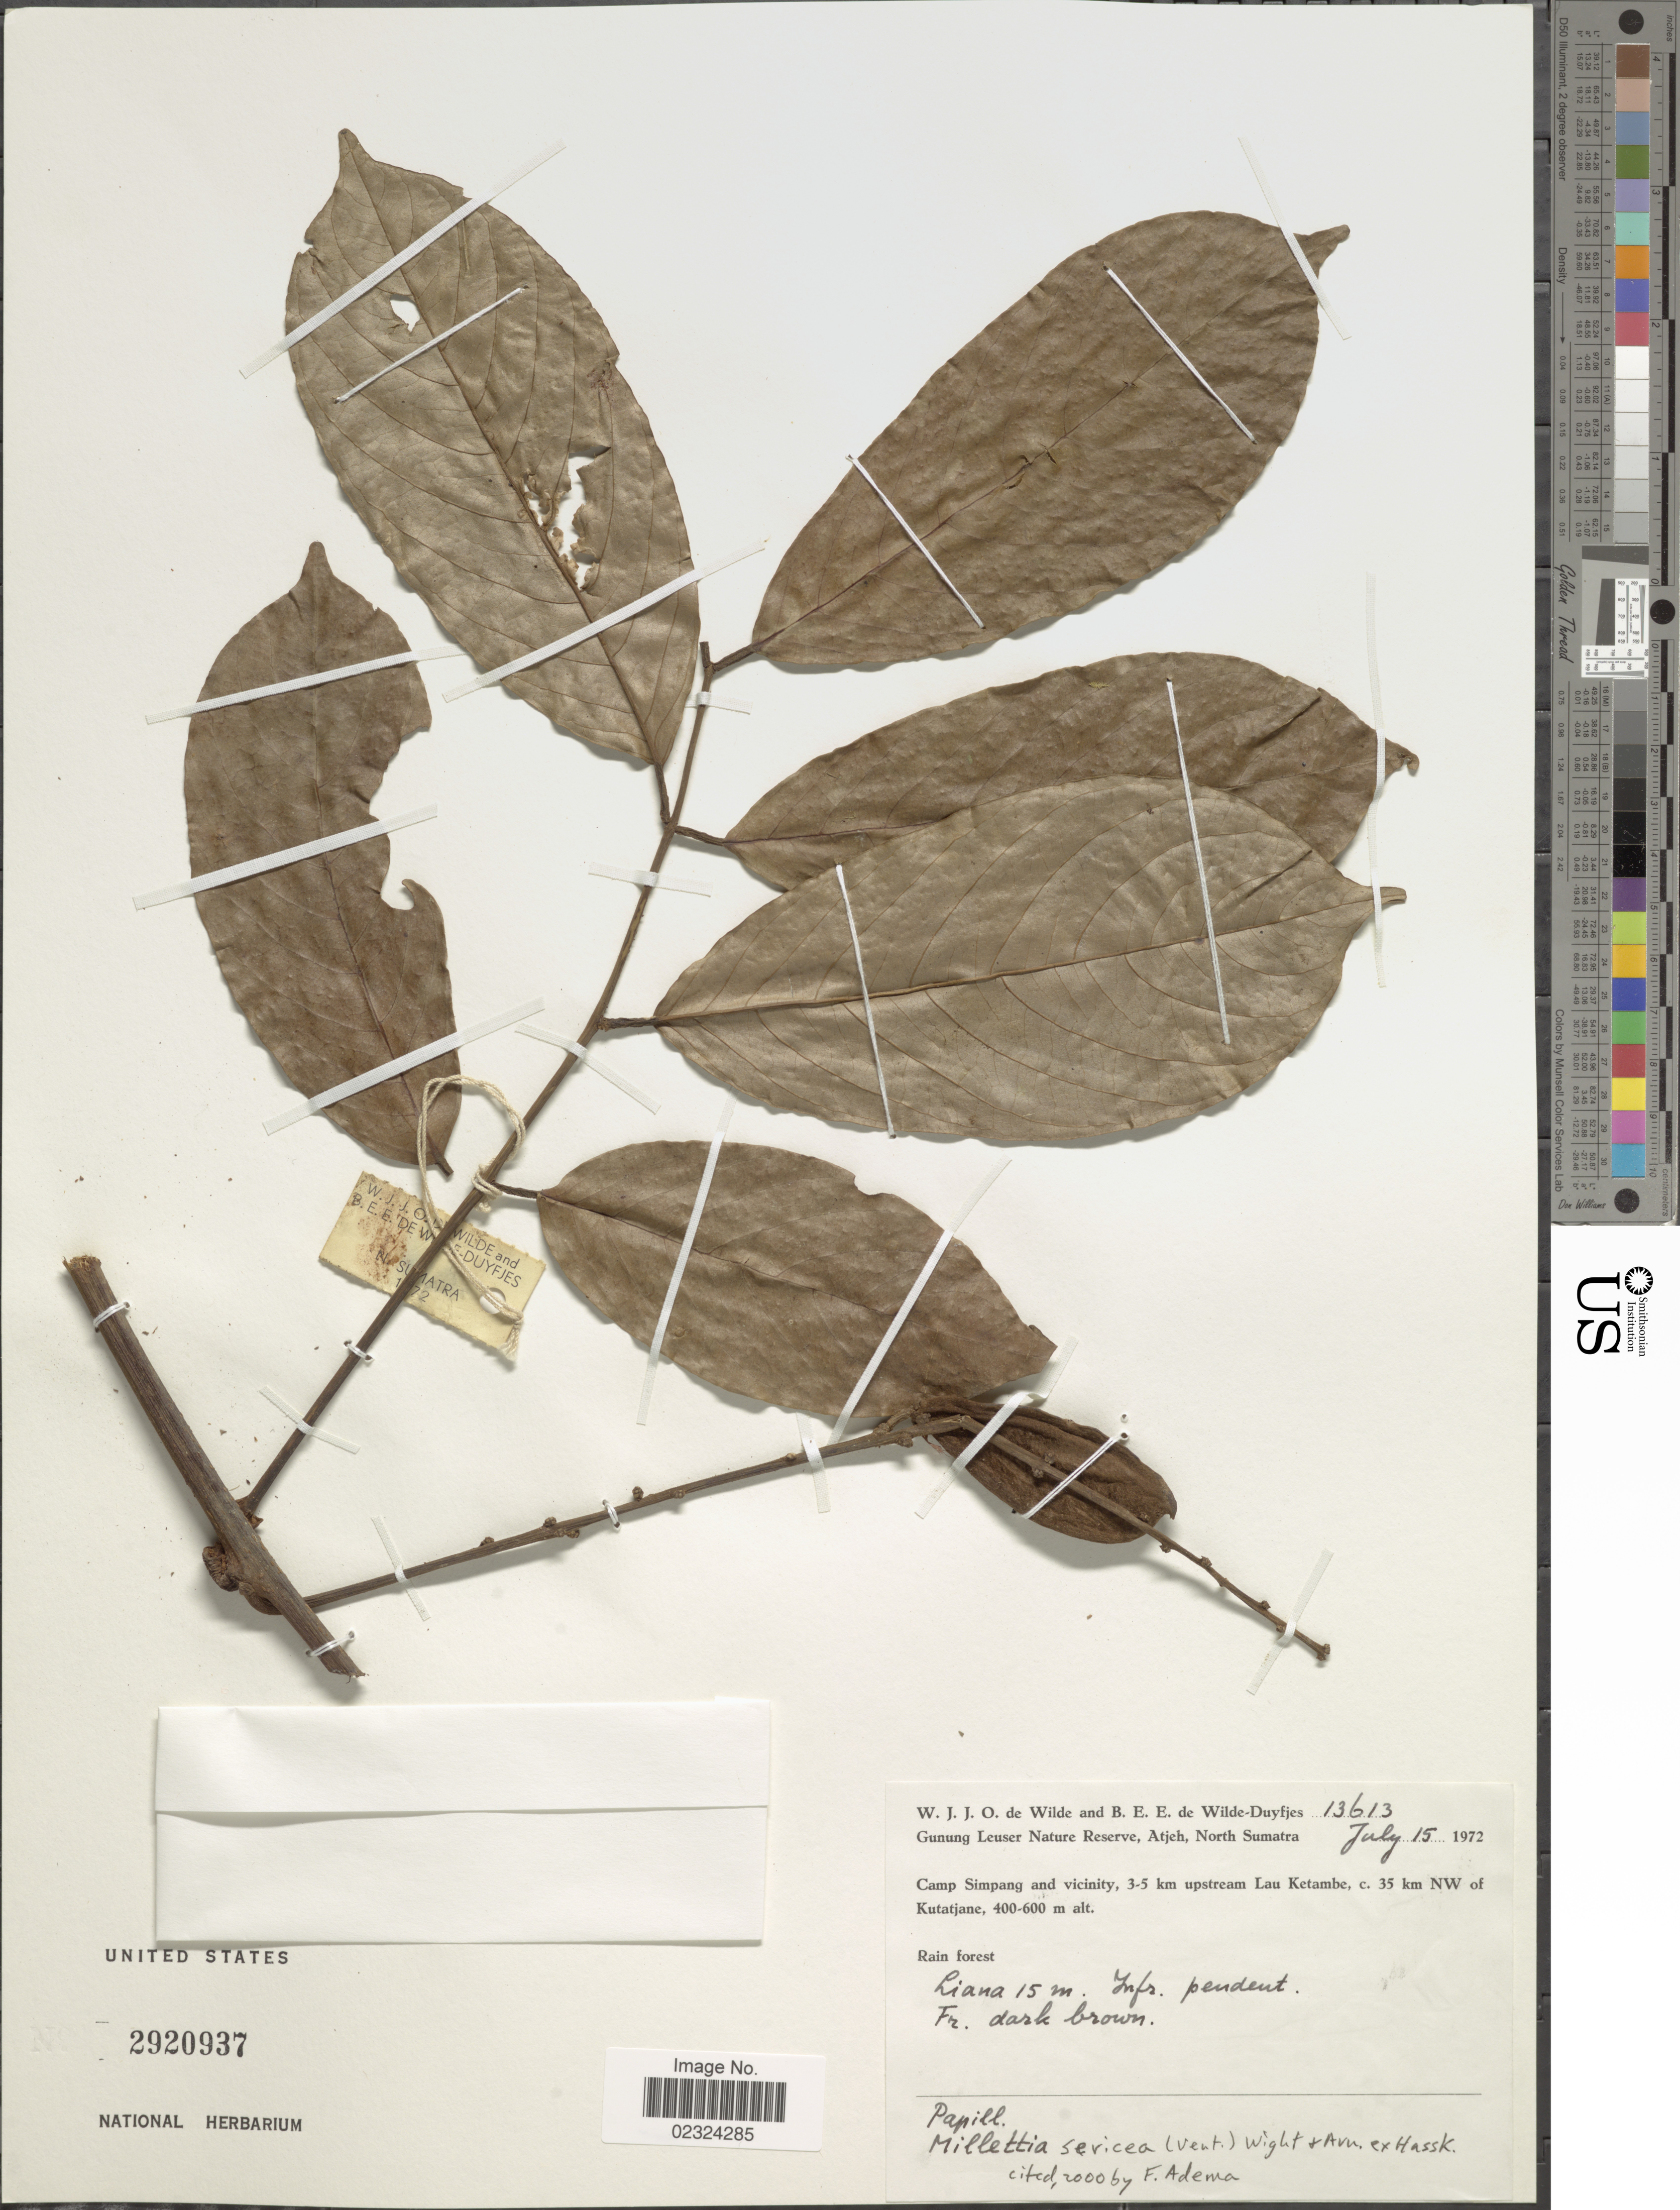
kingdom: Plantae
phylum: Tracheophyta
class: Magnoliopsida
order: Fabales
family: Fabaceae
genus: Millettia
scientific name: Millettia sericea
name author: (Vent.) Wight & Arn.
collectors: W. J. de Wilde & B. E. de Wilde-Duyfjes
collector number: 13613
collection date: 1972-07-05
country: Indonesia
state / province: Sumatra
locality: Gunung Leuser Nature Reserve, Atjeh, North Sumatra. Ketambe, valley of Lau Ales, near tributary of Lau Ketambe, c. 35 km NW of Kutatjane.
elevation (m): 400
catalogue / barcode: US 2920937